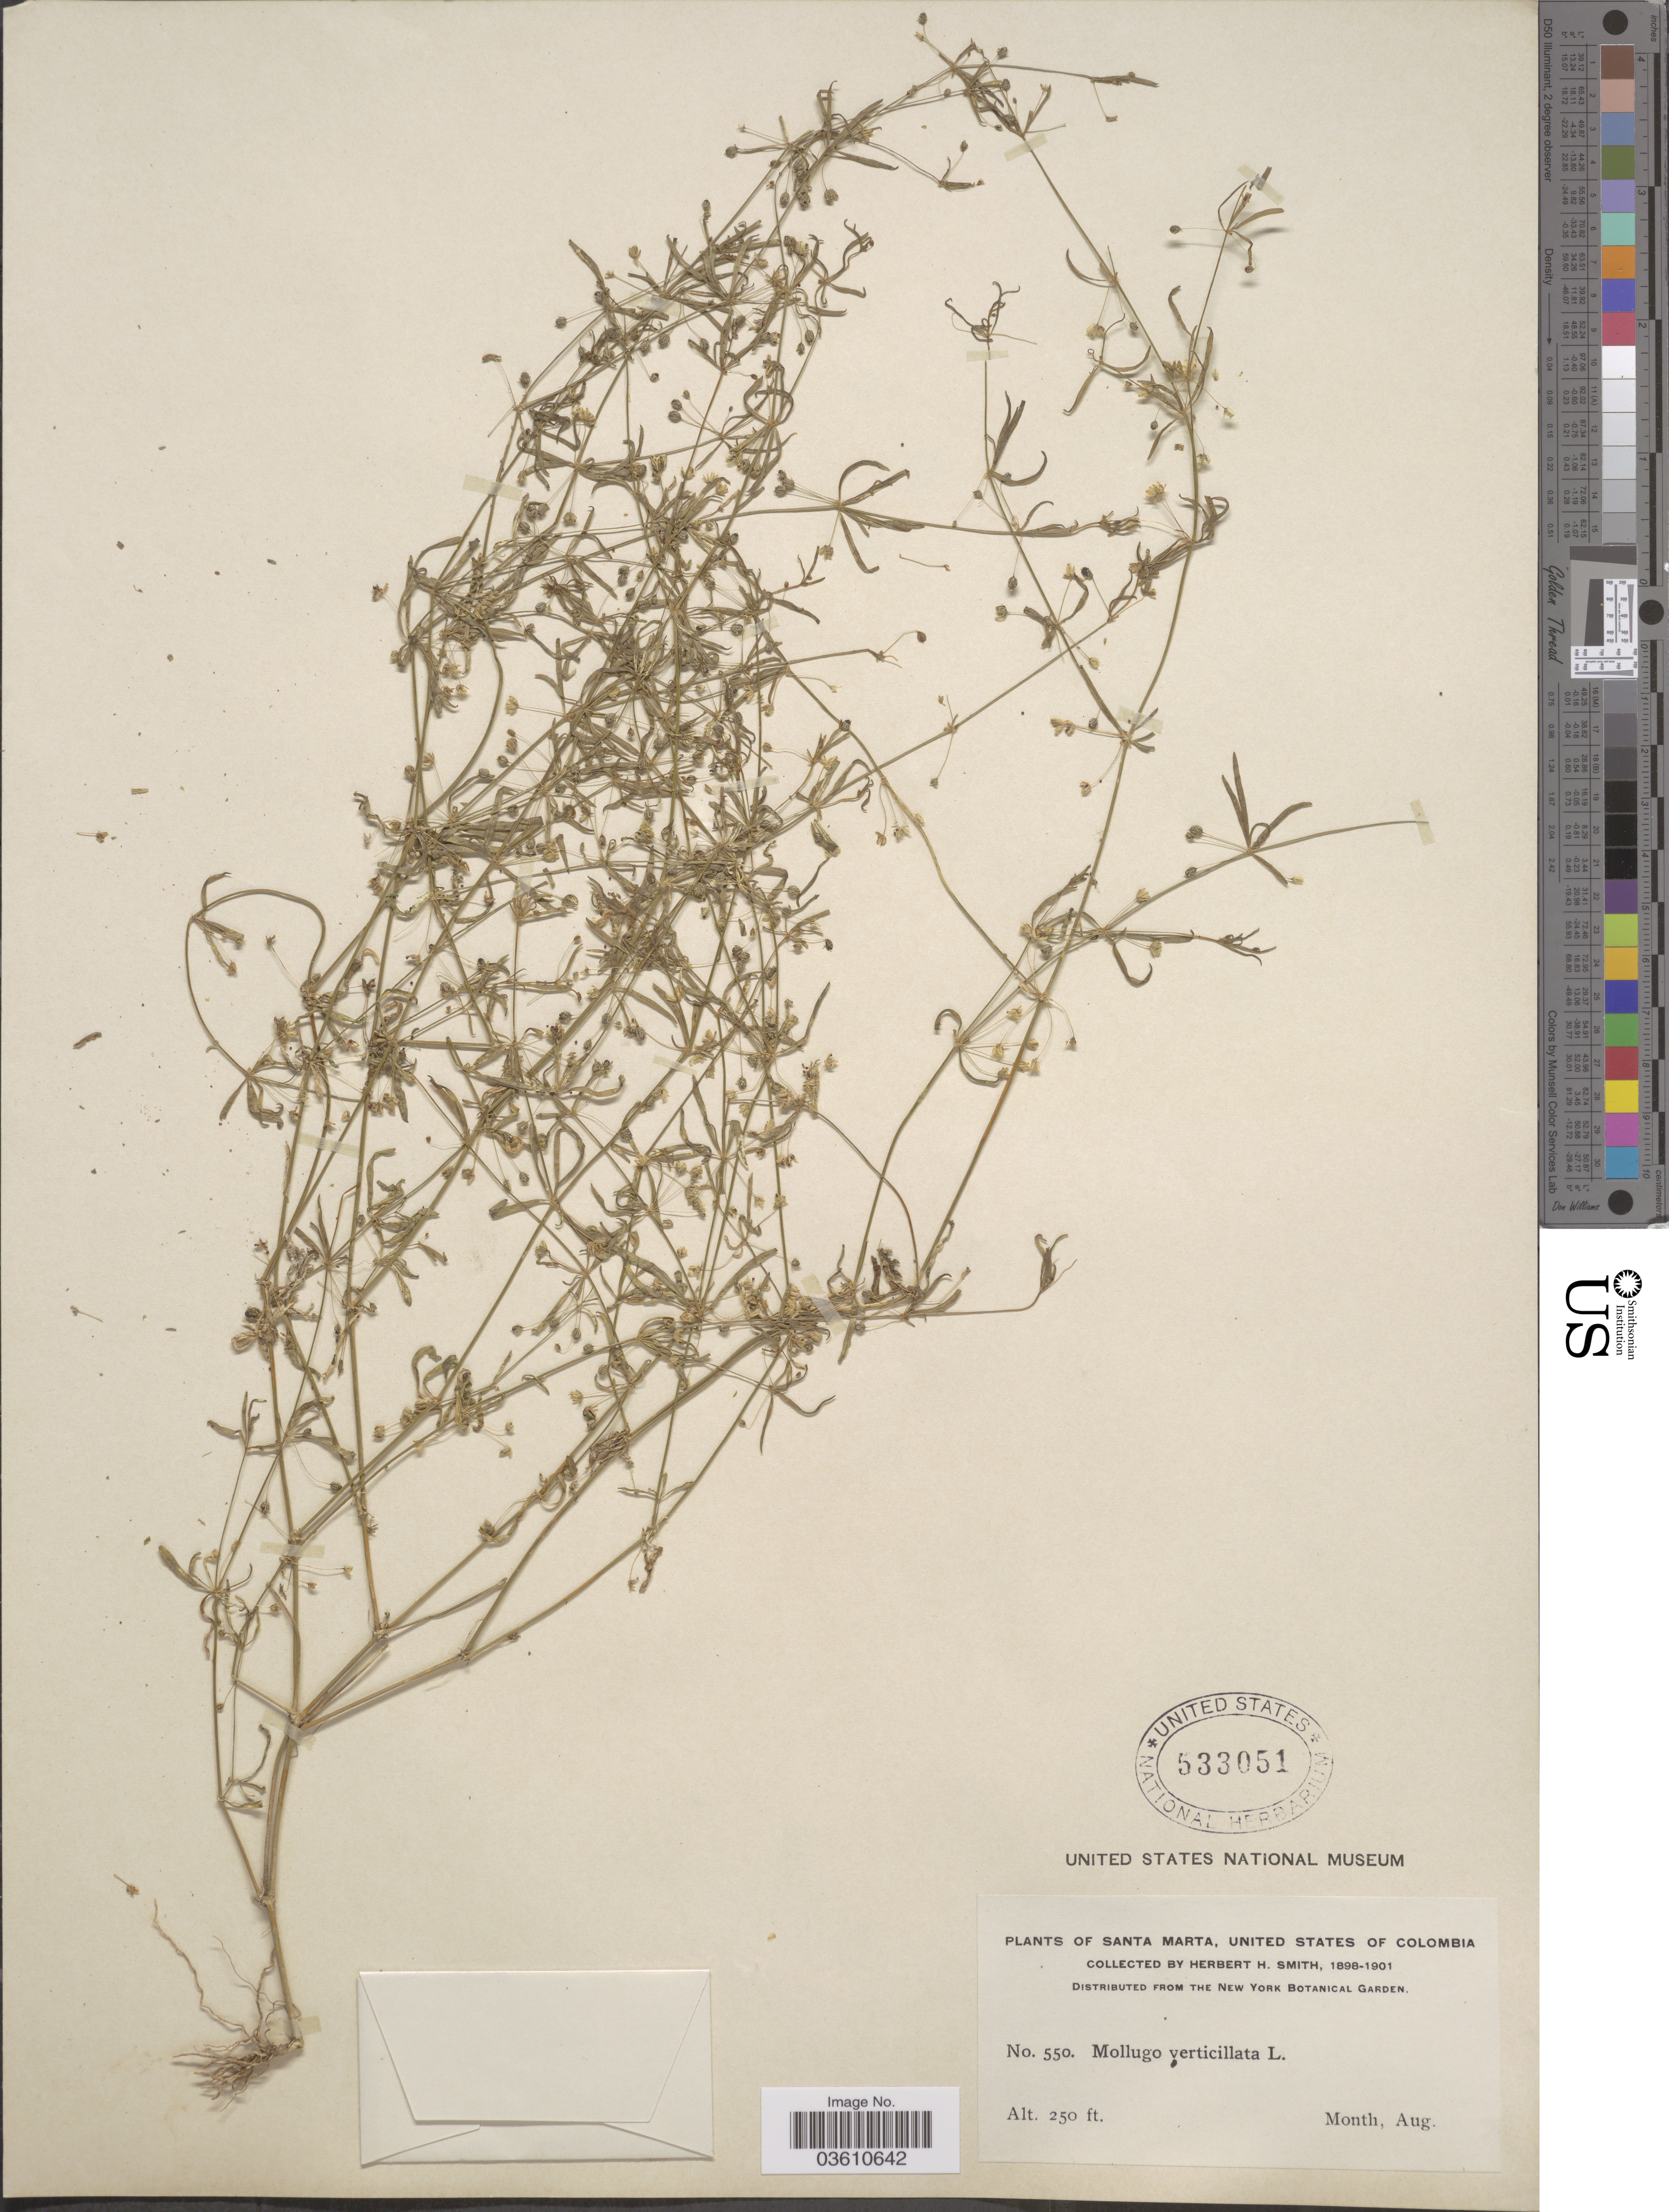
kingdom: Plantae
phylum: Tracheophyta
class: Magnoliopsida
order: Caryophyllales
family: Molluginaceae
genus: Mollugo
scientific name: Mollugo verticillata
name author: L.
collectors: Herbert H. Smith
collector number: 550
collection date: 1898-08/1901-08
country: Colombia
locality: Santa Marta, United States of Colombia.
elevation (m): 76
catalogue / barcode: US 533051